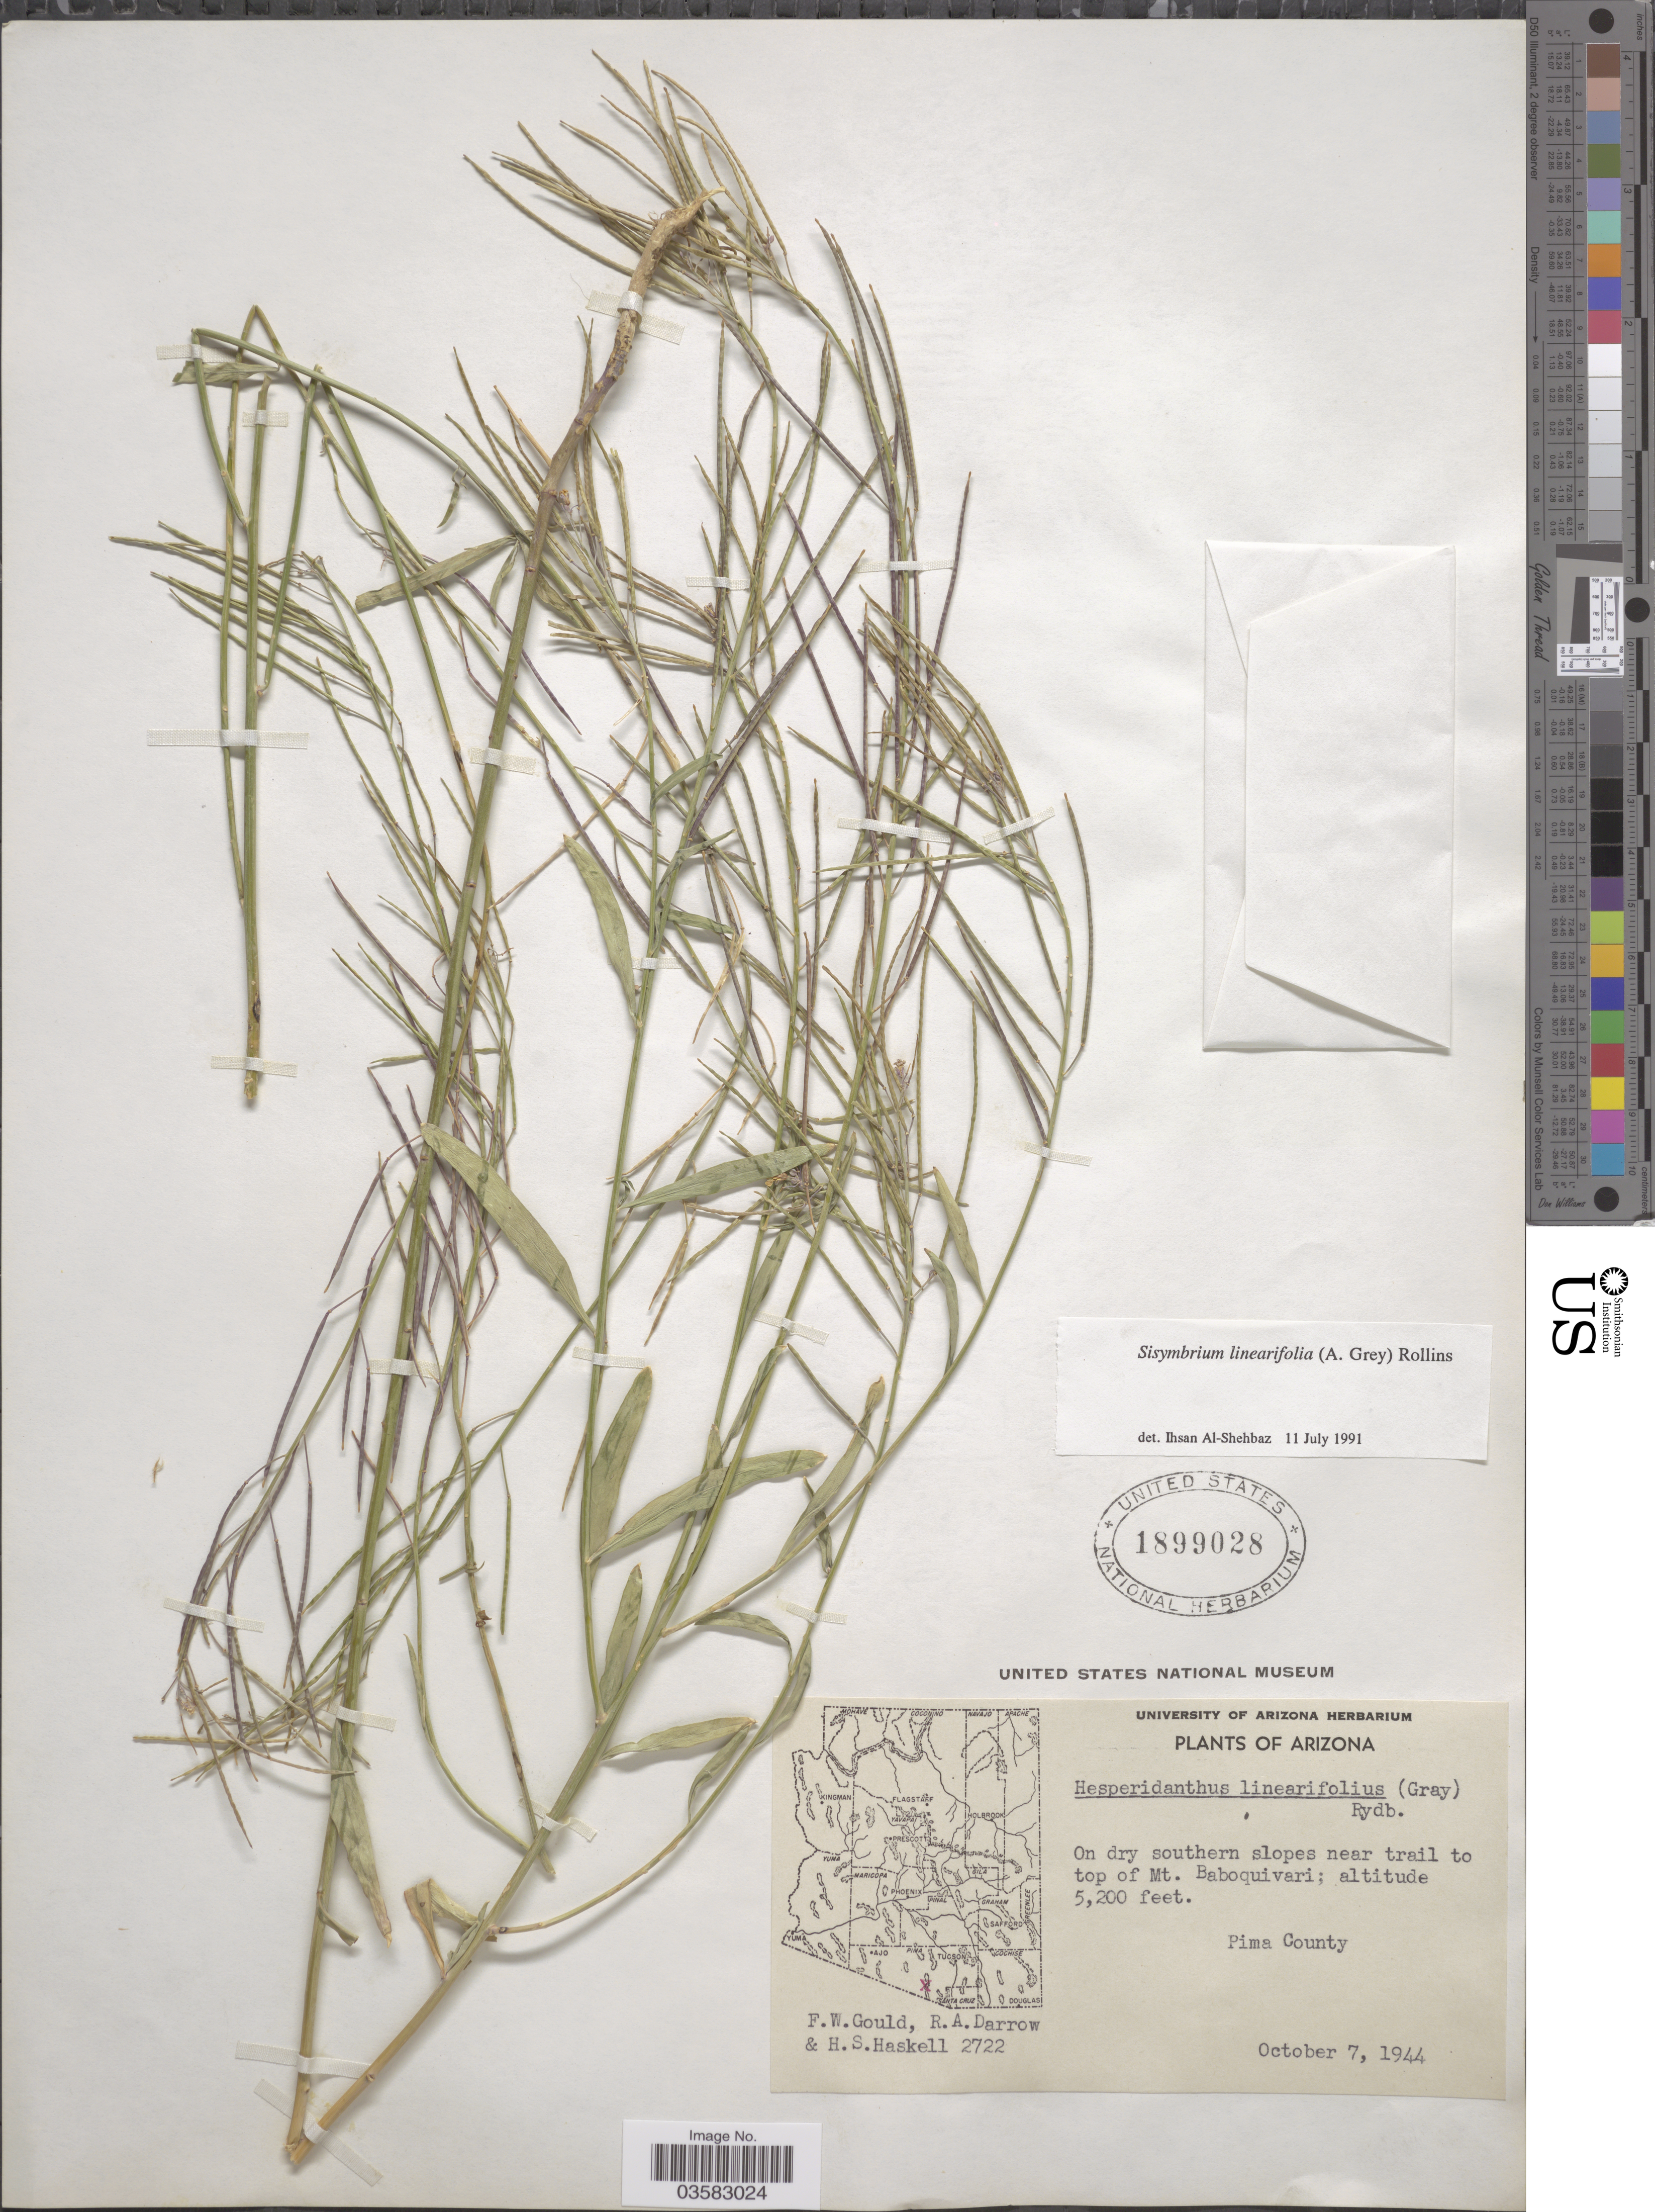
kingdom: Plantae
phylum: Tracheophyta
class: Magnoliopsida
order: Brassicales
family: Brassicaceae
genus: Sisymbrium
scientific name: Sisymbrium linearifolium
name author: (A. Gray) Payson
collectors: F. W. Gould, R. A. Darrow & H. Haskell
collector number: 2722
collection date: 1944-10-07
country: United States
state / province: Arizona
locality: On dry southern slopes near trail to top of Mt. Baboquivari. Pima County.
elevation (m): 1585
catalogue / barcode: US 1899028